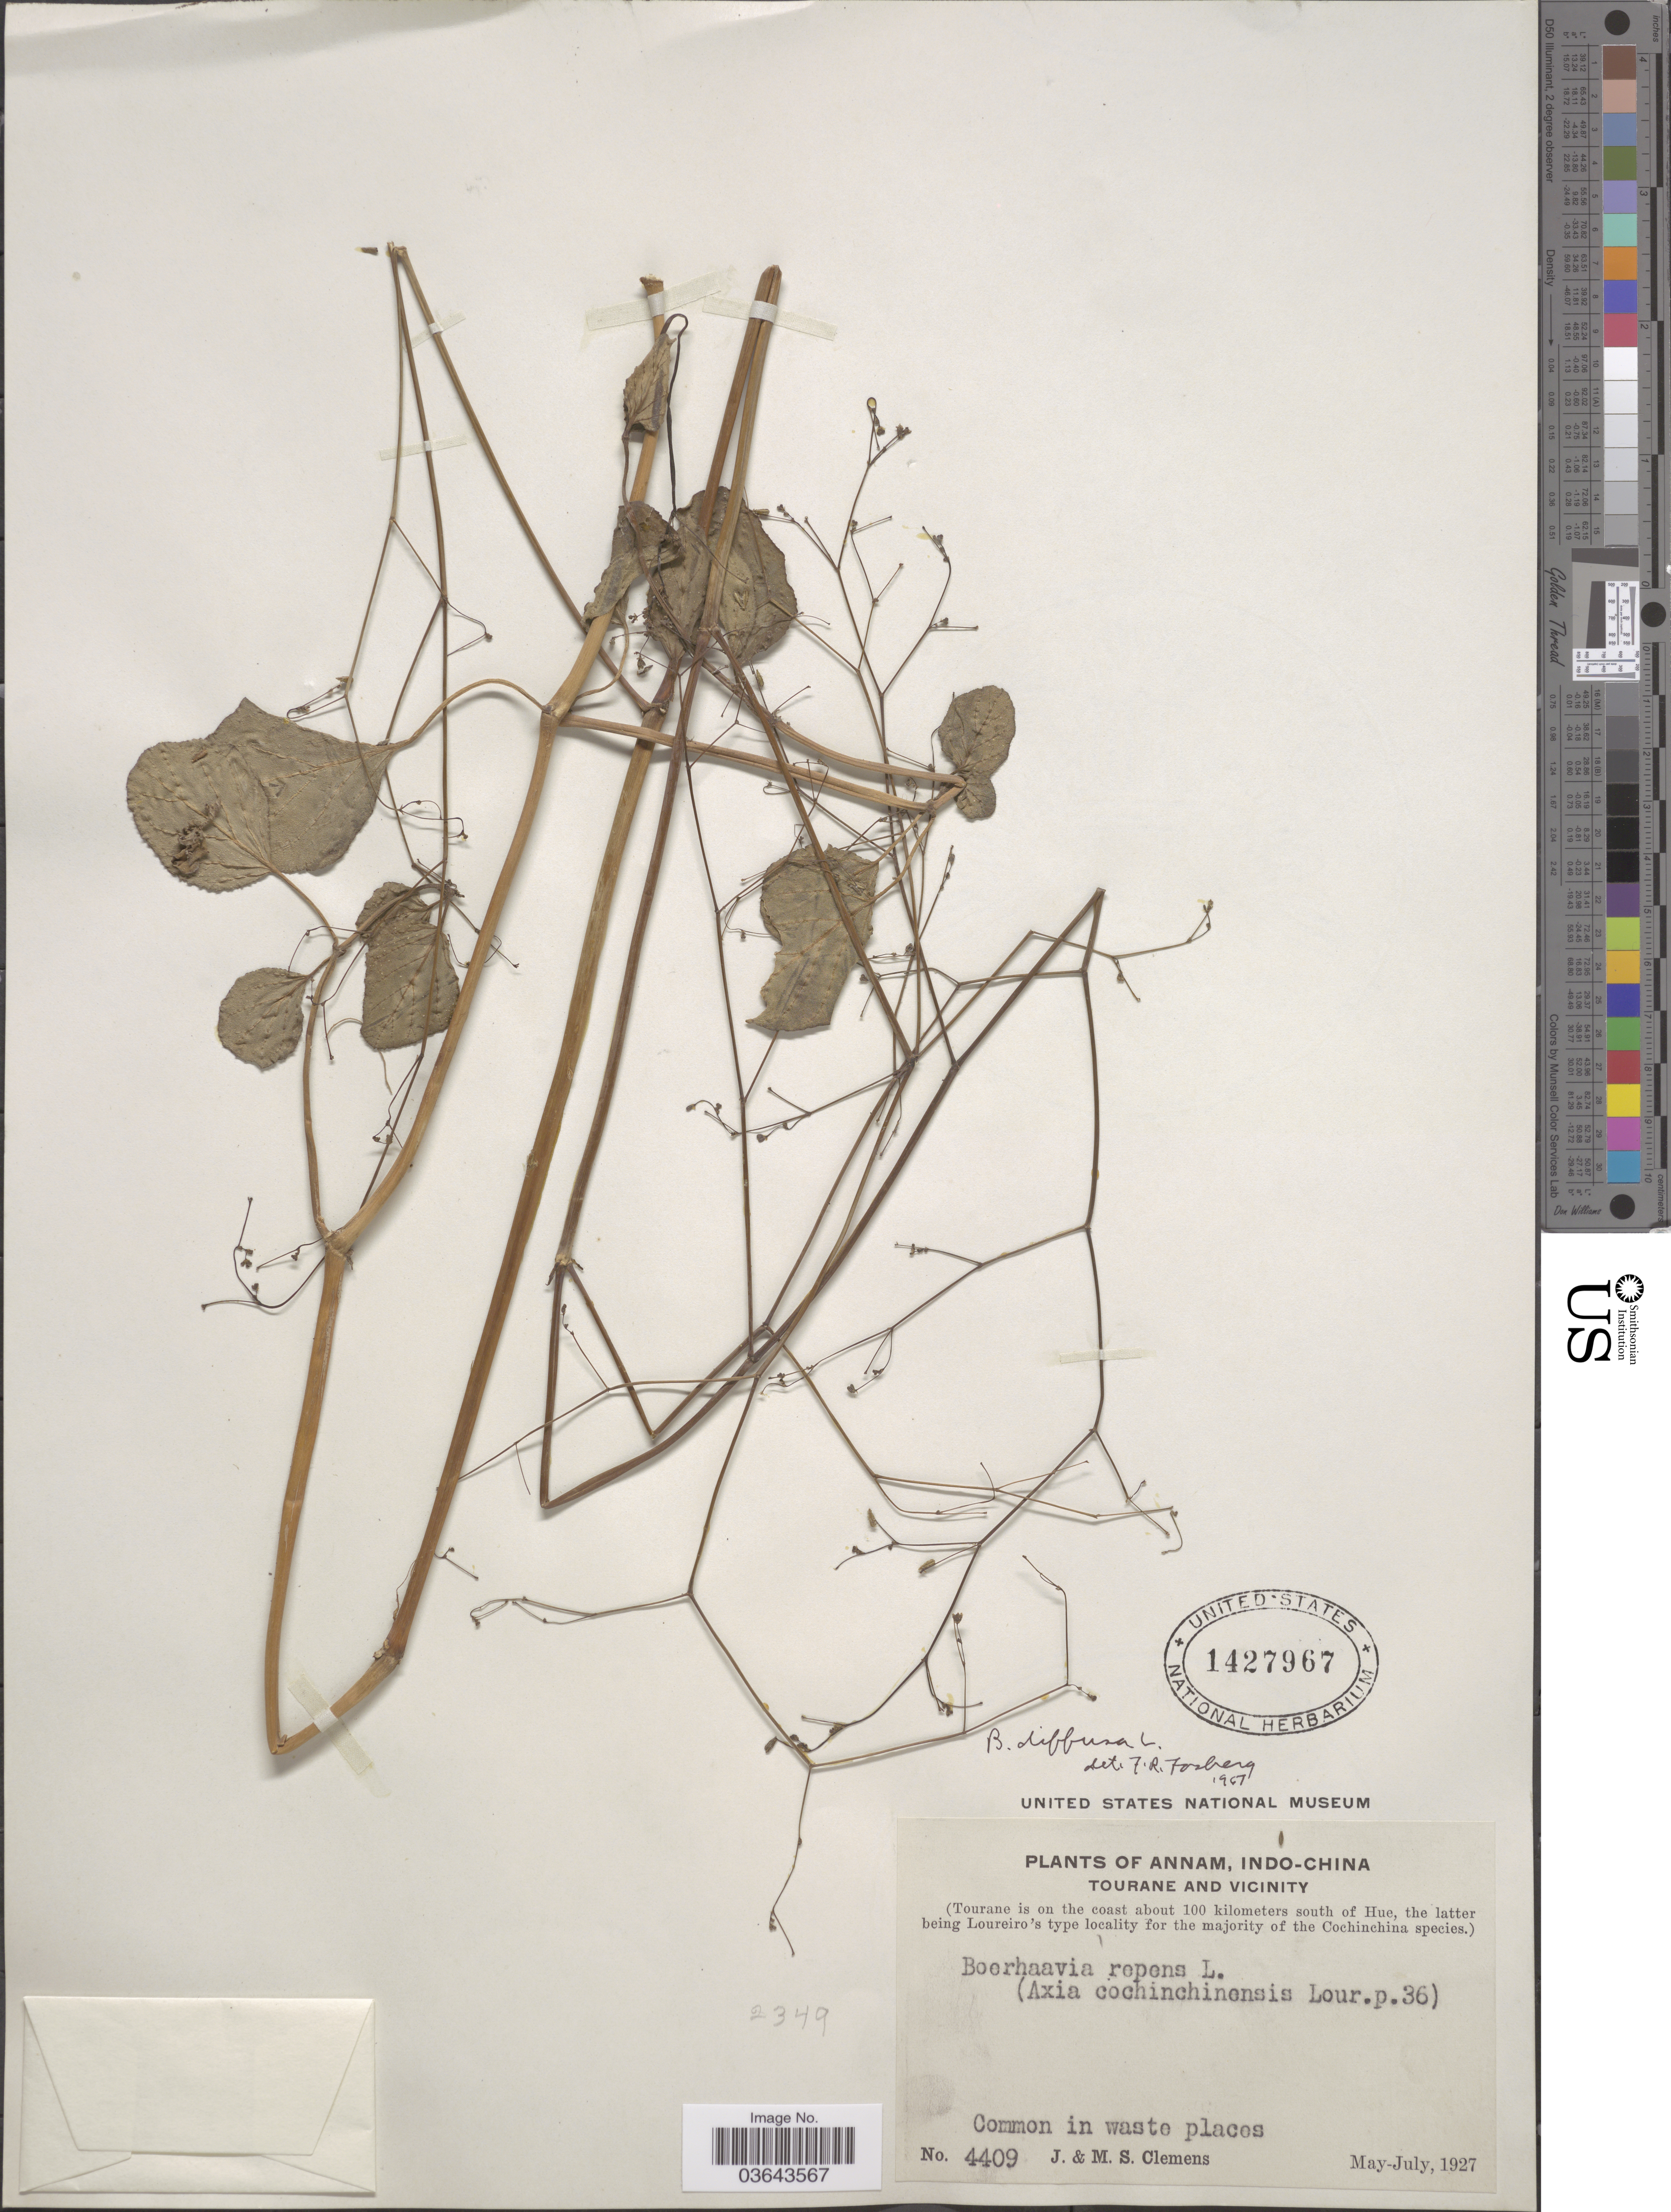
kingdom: Plantae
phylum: Tracheophyta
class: Magnoliopsida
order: Caryophyllales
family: Nyctaginaceae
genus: Boerhavia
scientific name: Boerhavia diffusa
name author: L.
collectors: J. Clemens & M. S. Clemens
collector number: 4409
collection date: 1927-05/1927-07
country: Vietnam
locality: Indo-China Tourane and Vicinity. (Tourane is on the coast about 100 kilometers south of Hue).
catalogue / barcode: US 1427967